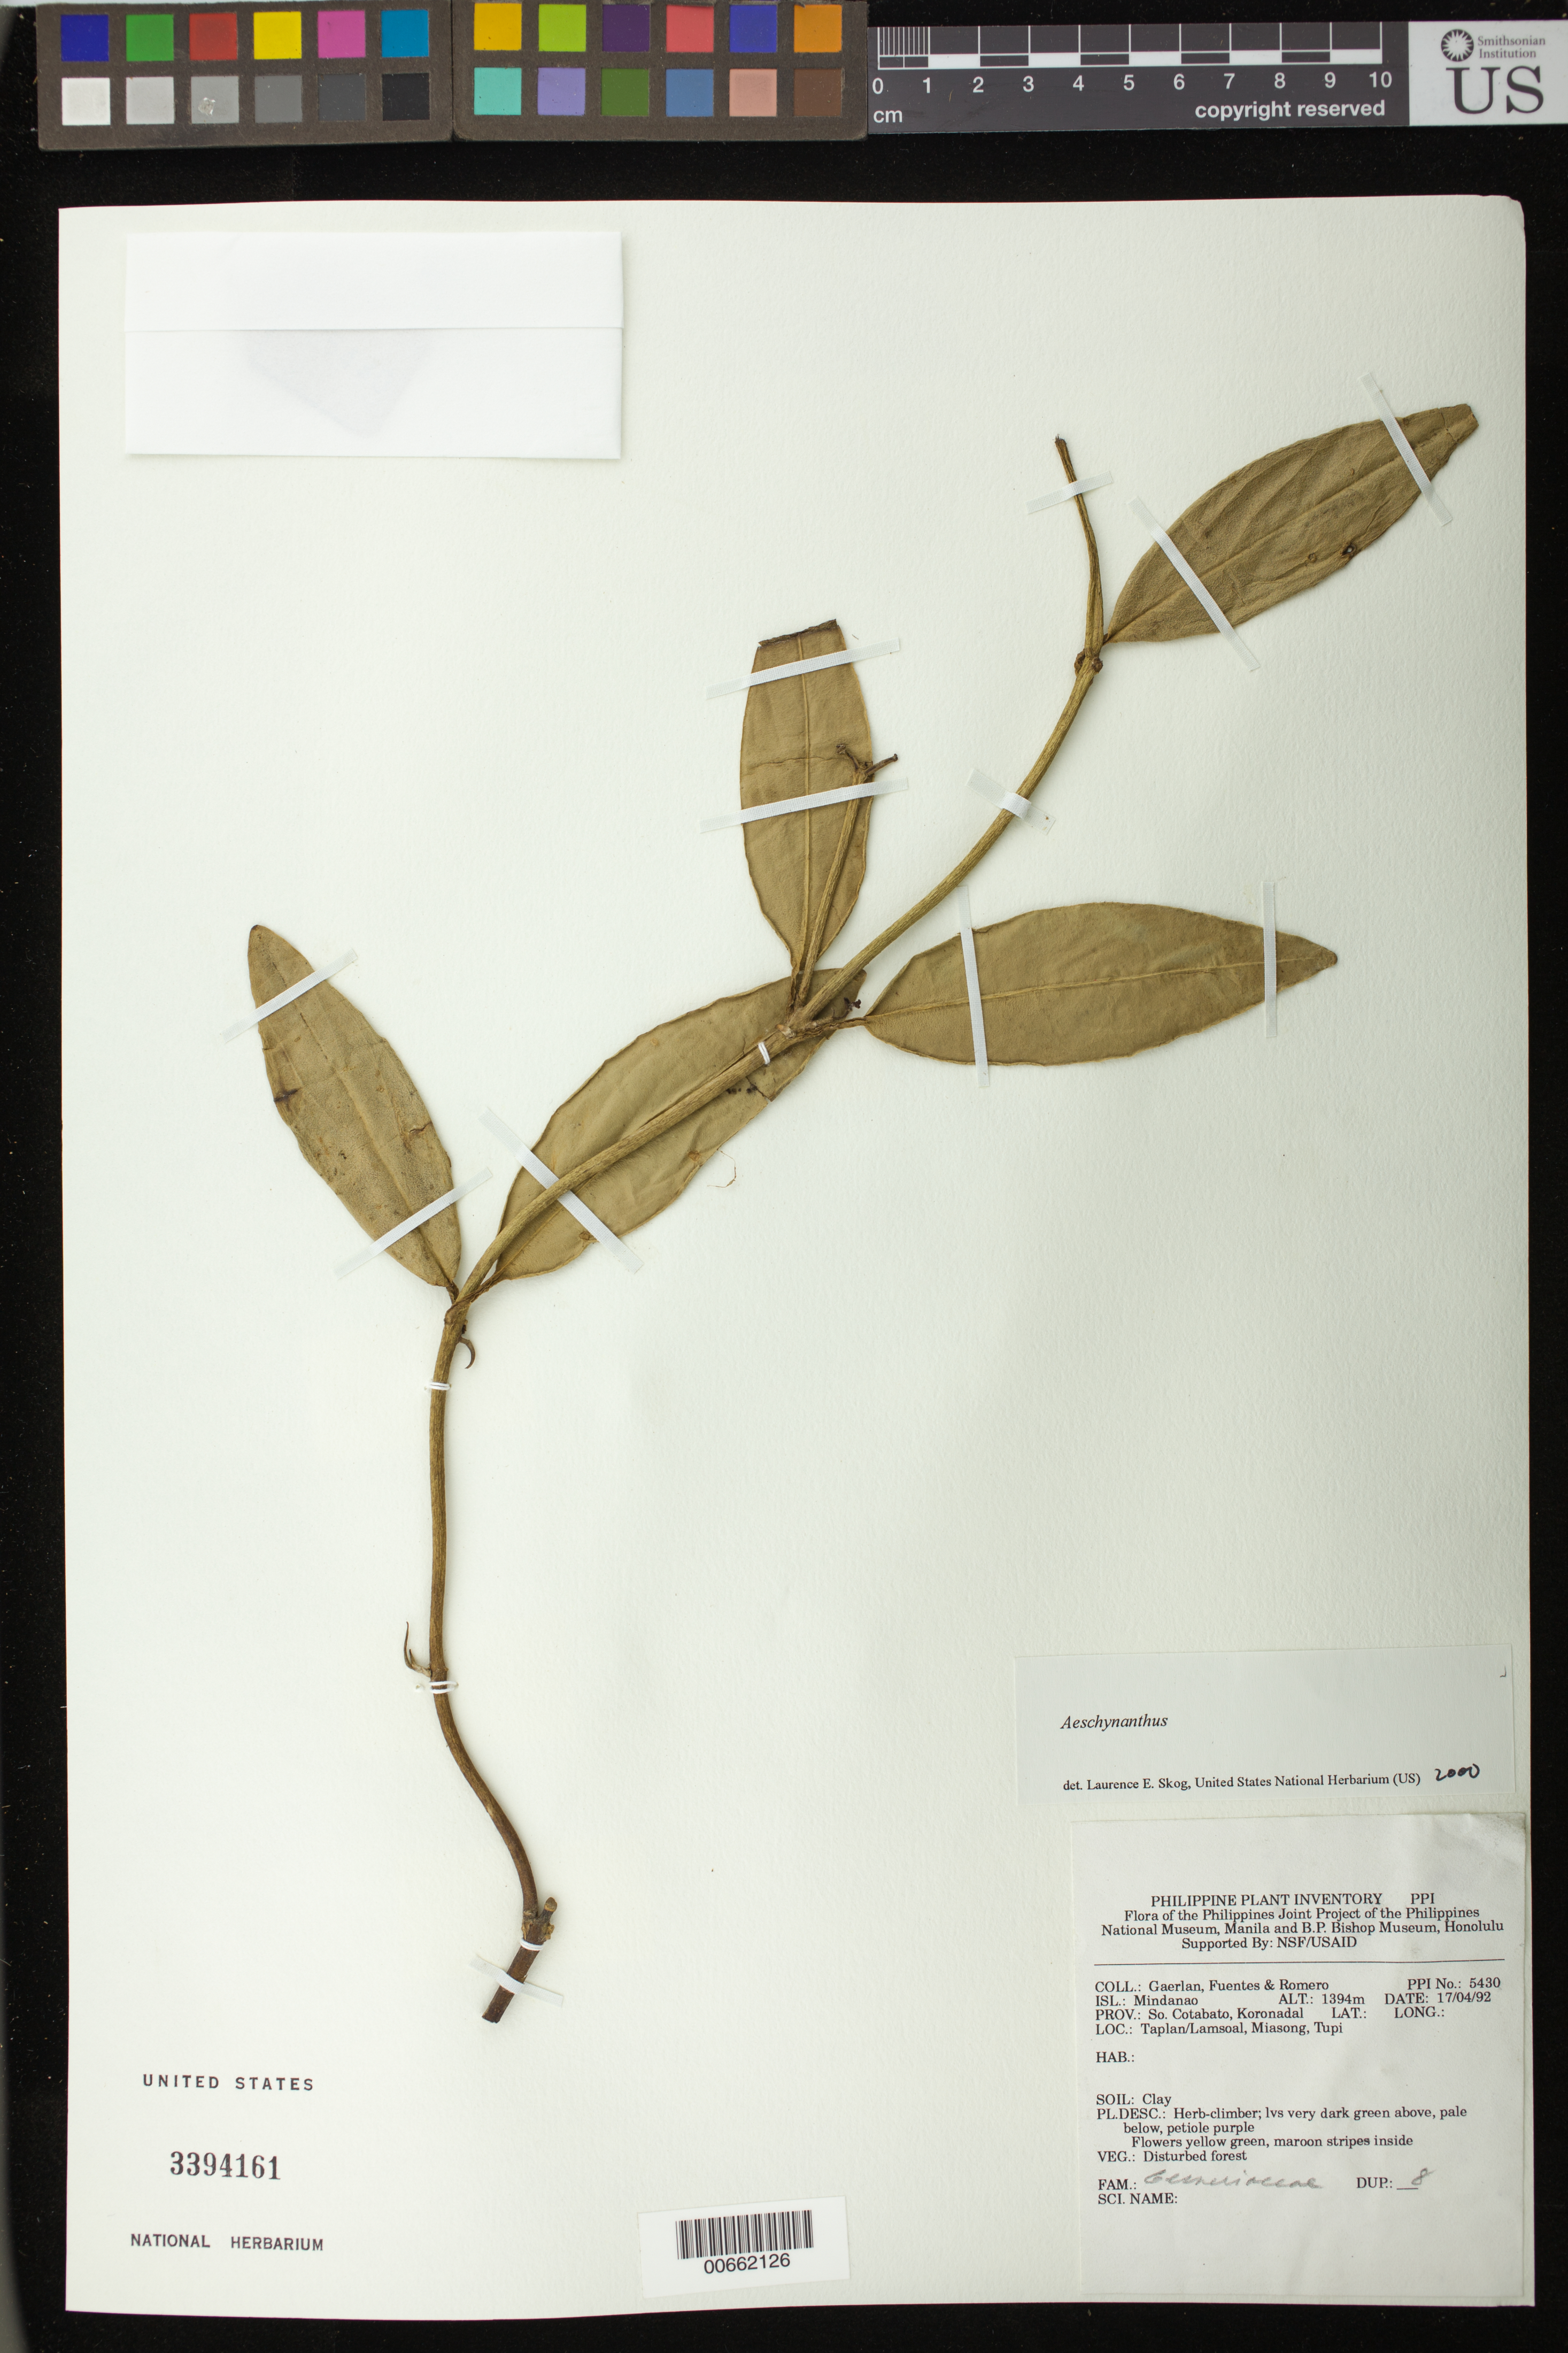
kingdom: Plantae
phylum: Tracheophyta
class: Magnoliopsida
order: Lamiales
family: Gesneriaceae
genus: Aeschynanthus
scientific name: Aeschynanthus sp.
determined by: Skog, Laurence E.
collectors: F. Gaerlan, -. Fuentes & -. Romero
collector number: PPI No. 5430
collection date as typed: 17 Apr 1992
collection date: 1992-04-17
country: Philippines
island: Mindanao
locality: So. Cotabato; Koronadal, Taplan/Lamsoal, Miasong, Tupi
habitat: Disturbed forest; soil clay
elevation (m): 1394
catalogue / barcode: US 3394161